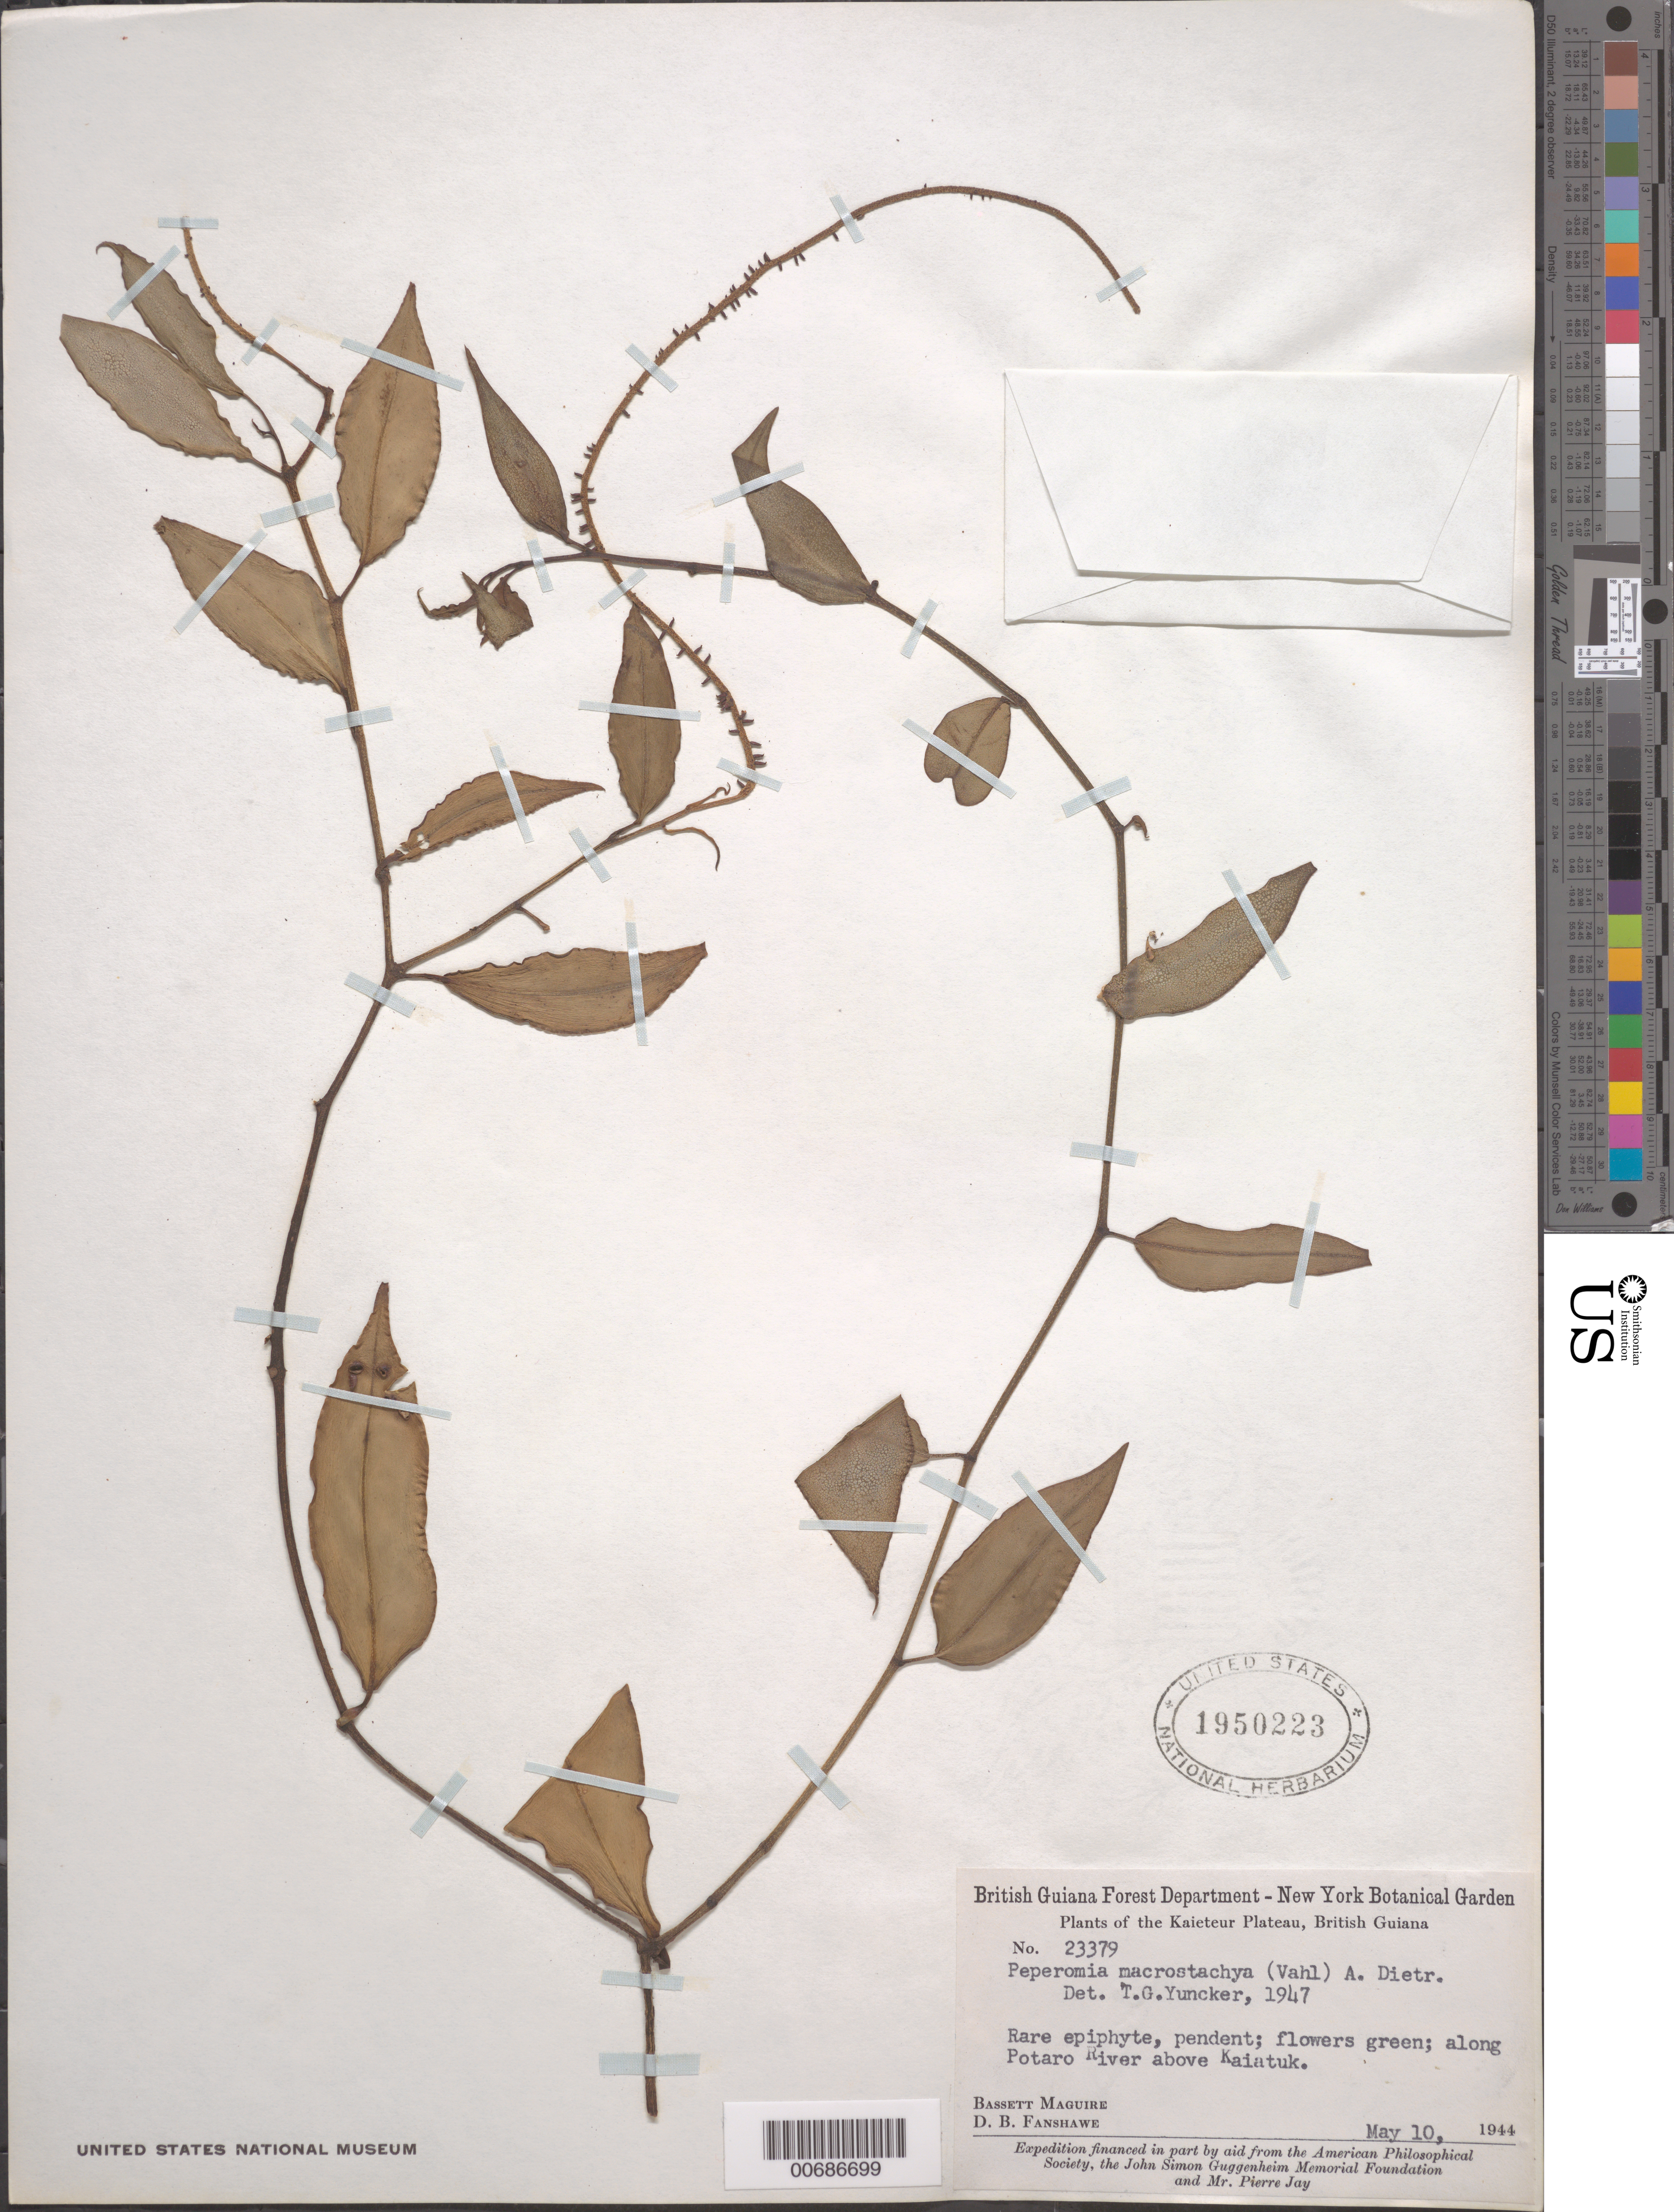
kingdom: Plantae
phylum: Tracheophyta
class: Magnoliopsida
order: Piperales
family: Piperaceae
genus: Peperomia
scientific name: Peperomia macrostachya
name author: (Vahl) A. Dietr.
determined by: Yuncker, T. G.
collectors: B. Maguire & D. B. Fanshawe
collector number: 23379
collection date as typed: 10-May-44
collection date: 1944-05-10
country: Guyana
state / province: Potaro-Siparuni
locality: Kaieteur Plateau, above Kaietuk, along Potaro River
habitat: Along river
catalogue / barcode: US 1950223